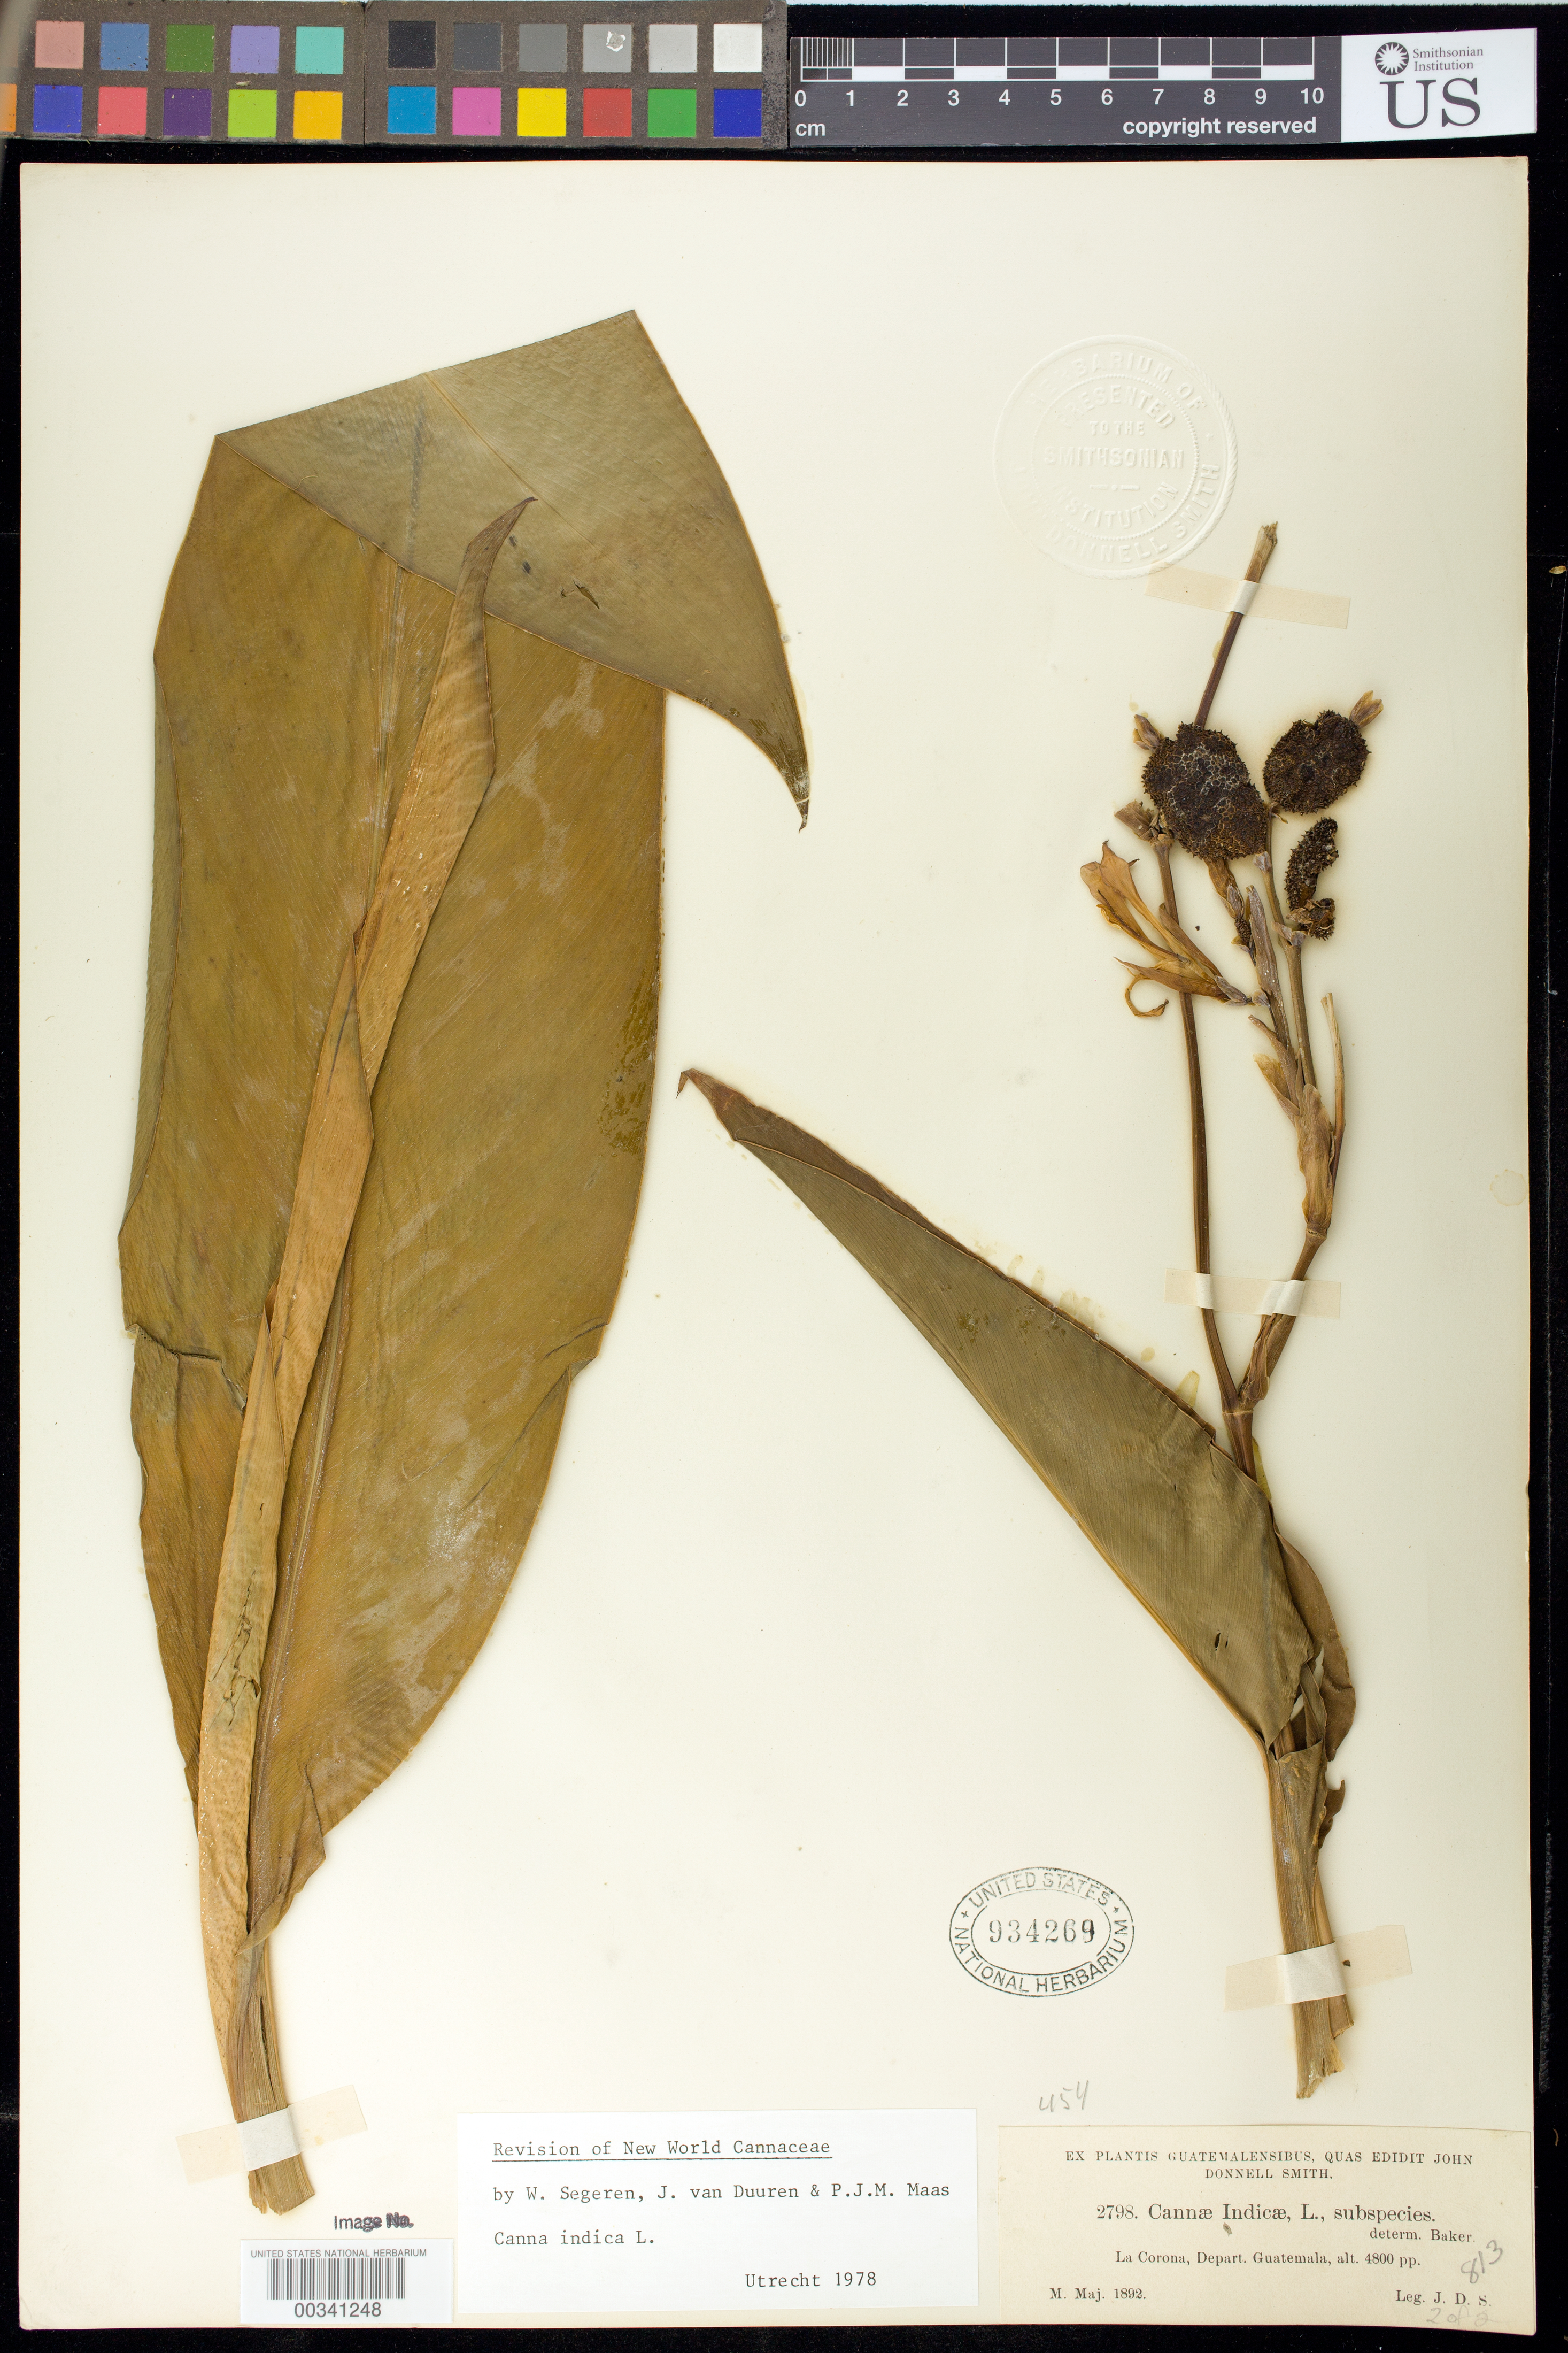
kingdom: Plantae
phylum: Tracheophyta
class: Liliopsida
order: Zingiberales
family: Cannaceae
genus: Canna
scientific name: Canna indica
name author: L.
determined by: Segeren, W.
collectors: J. Donnell Smith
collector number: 2798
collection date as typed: May 1892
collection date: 1892-05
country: Guatemala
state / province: Guatemala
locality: La Corona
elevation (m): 1463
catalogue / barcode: US 934269